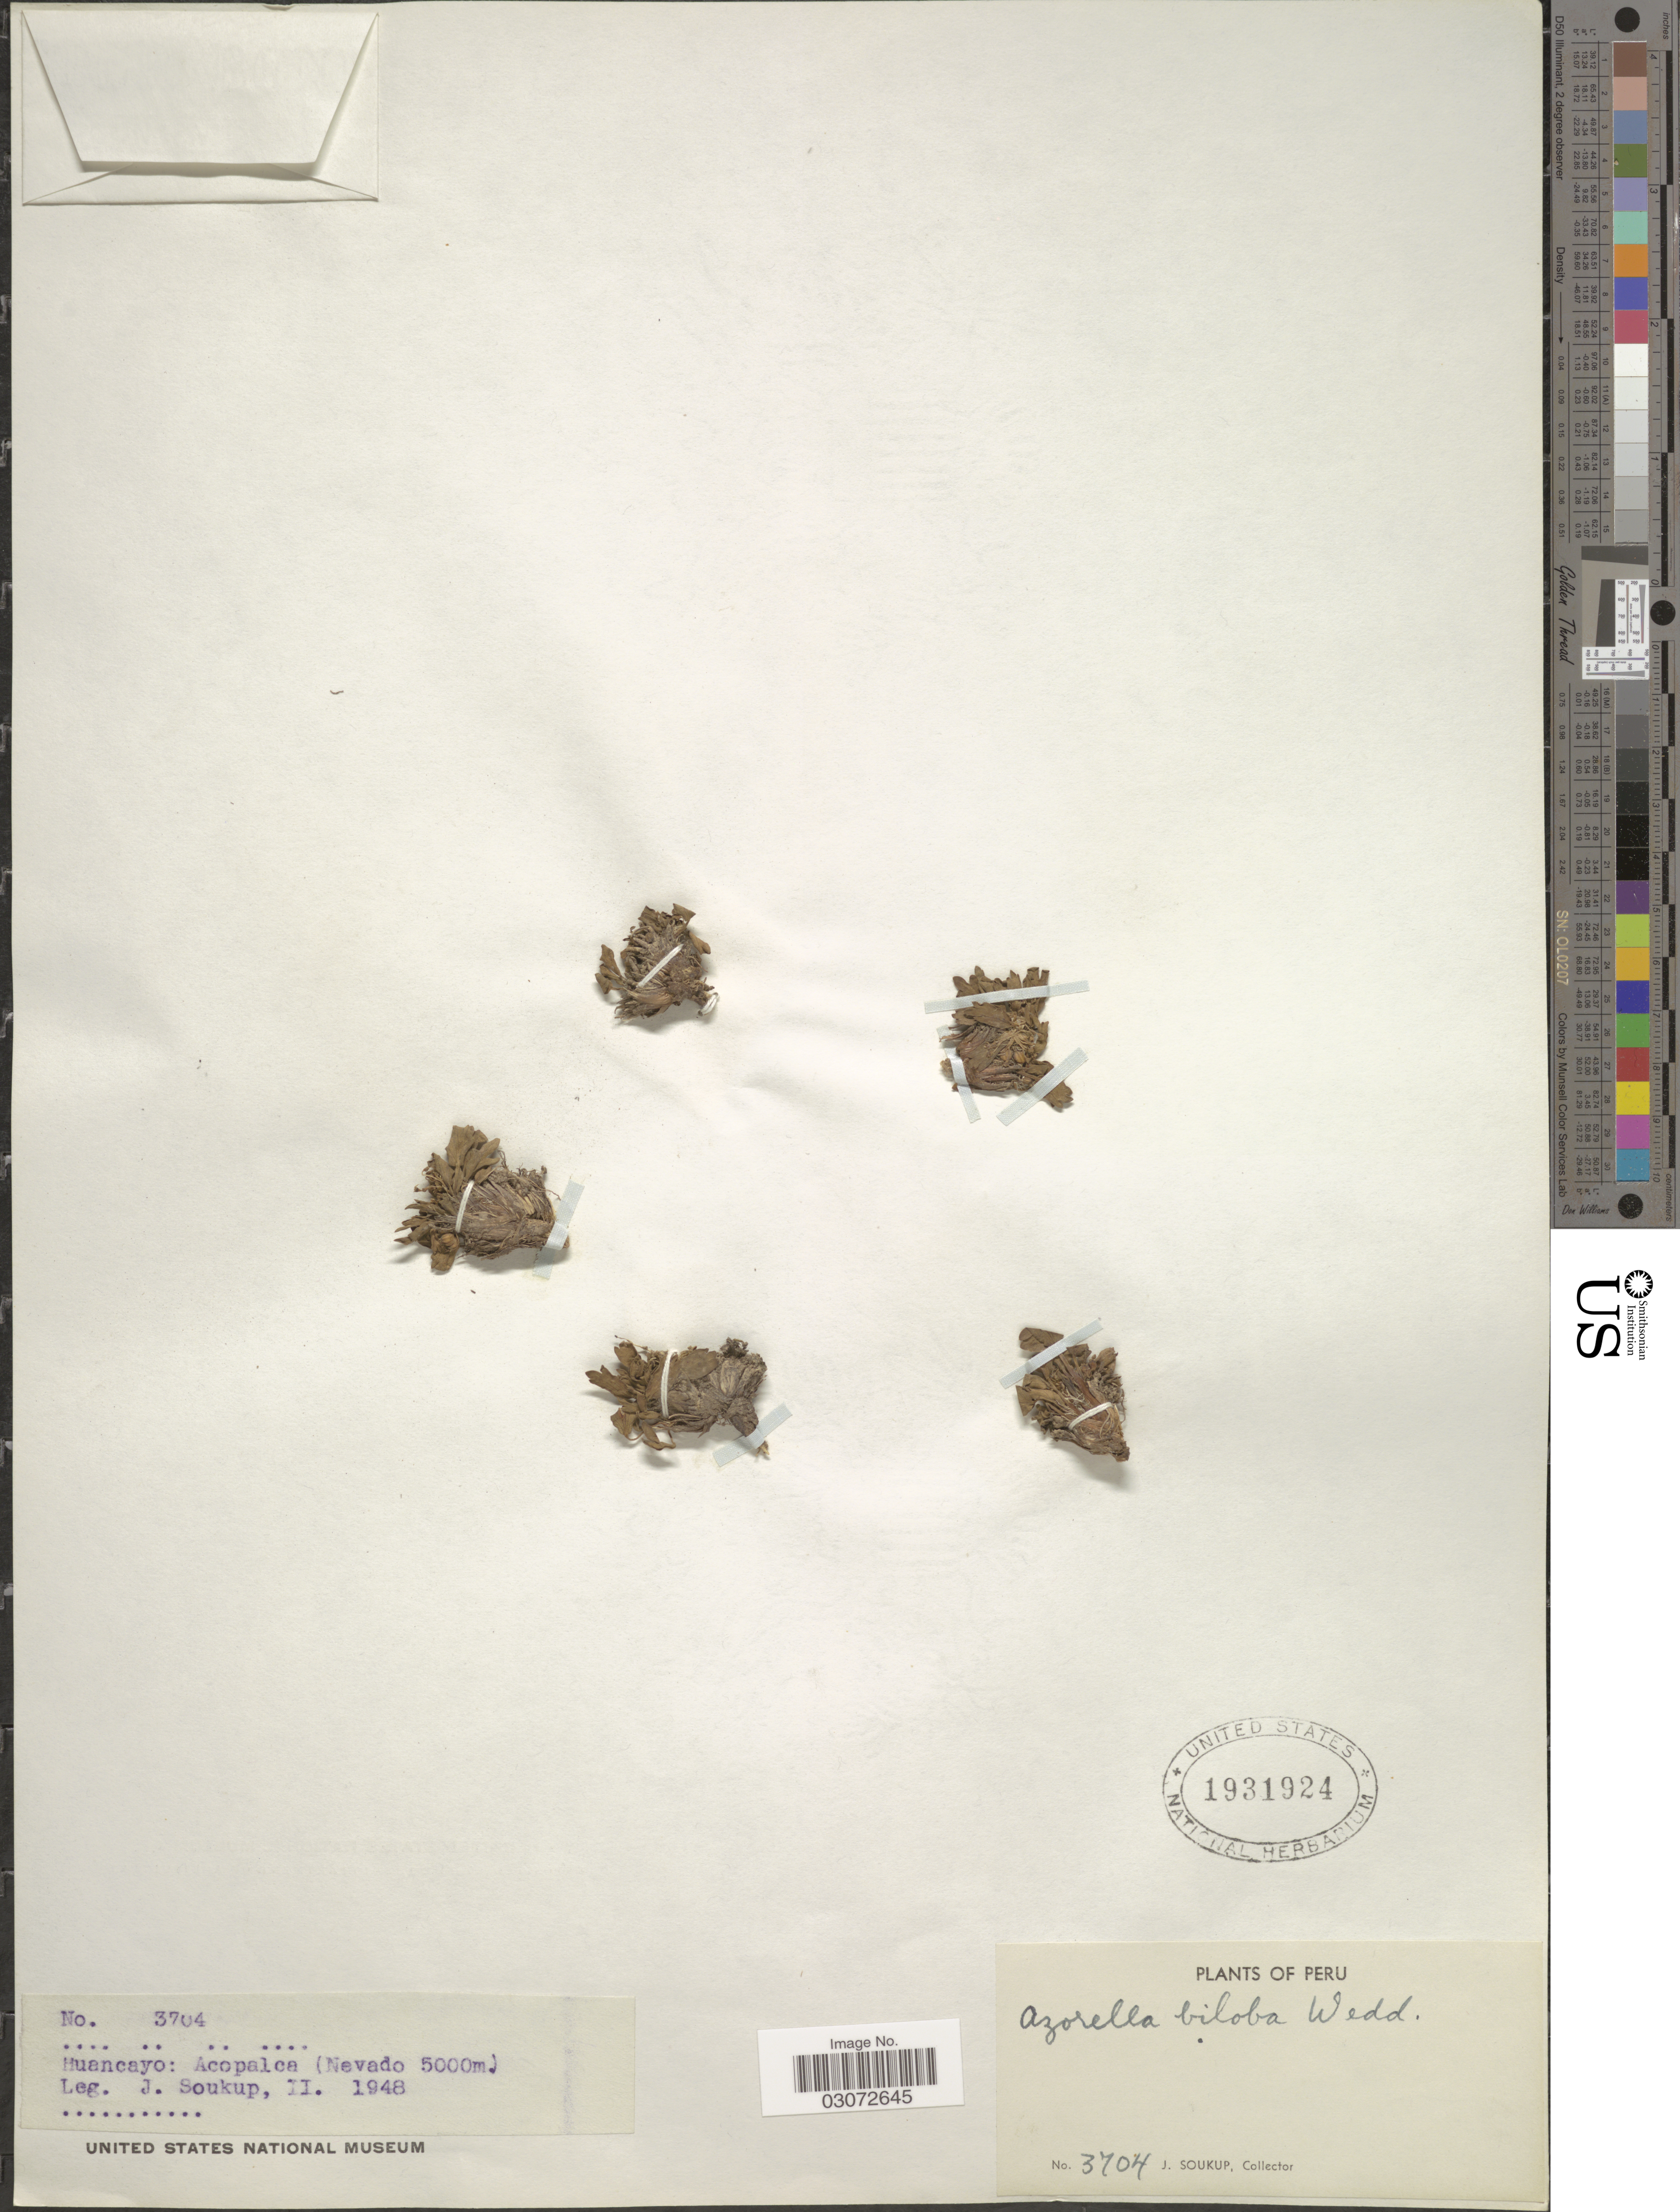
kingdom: Plantae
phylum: Tracheophyta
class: Magnoliopsida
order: Apiales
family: Apiaceae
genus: Azorella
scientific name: Azorella biloba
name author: (Schltdl.) Wedd.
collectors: J. Soukup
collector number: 3704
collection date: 1948-02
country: Peru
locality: Huancayo: Acopalca (Nevado).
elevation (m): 5000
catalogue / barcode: US 1931924